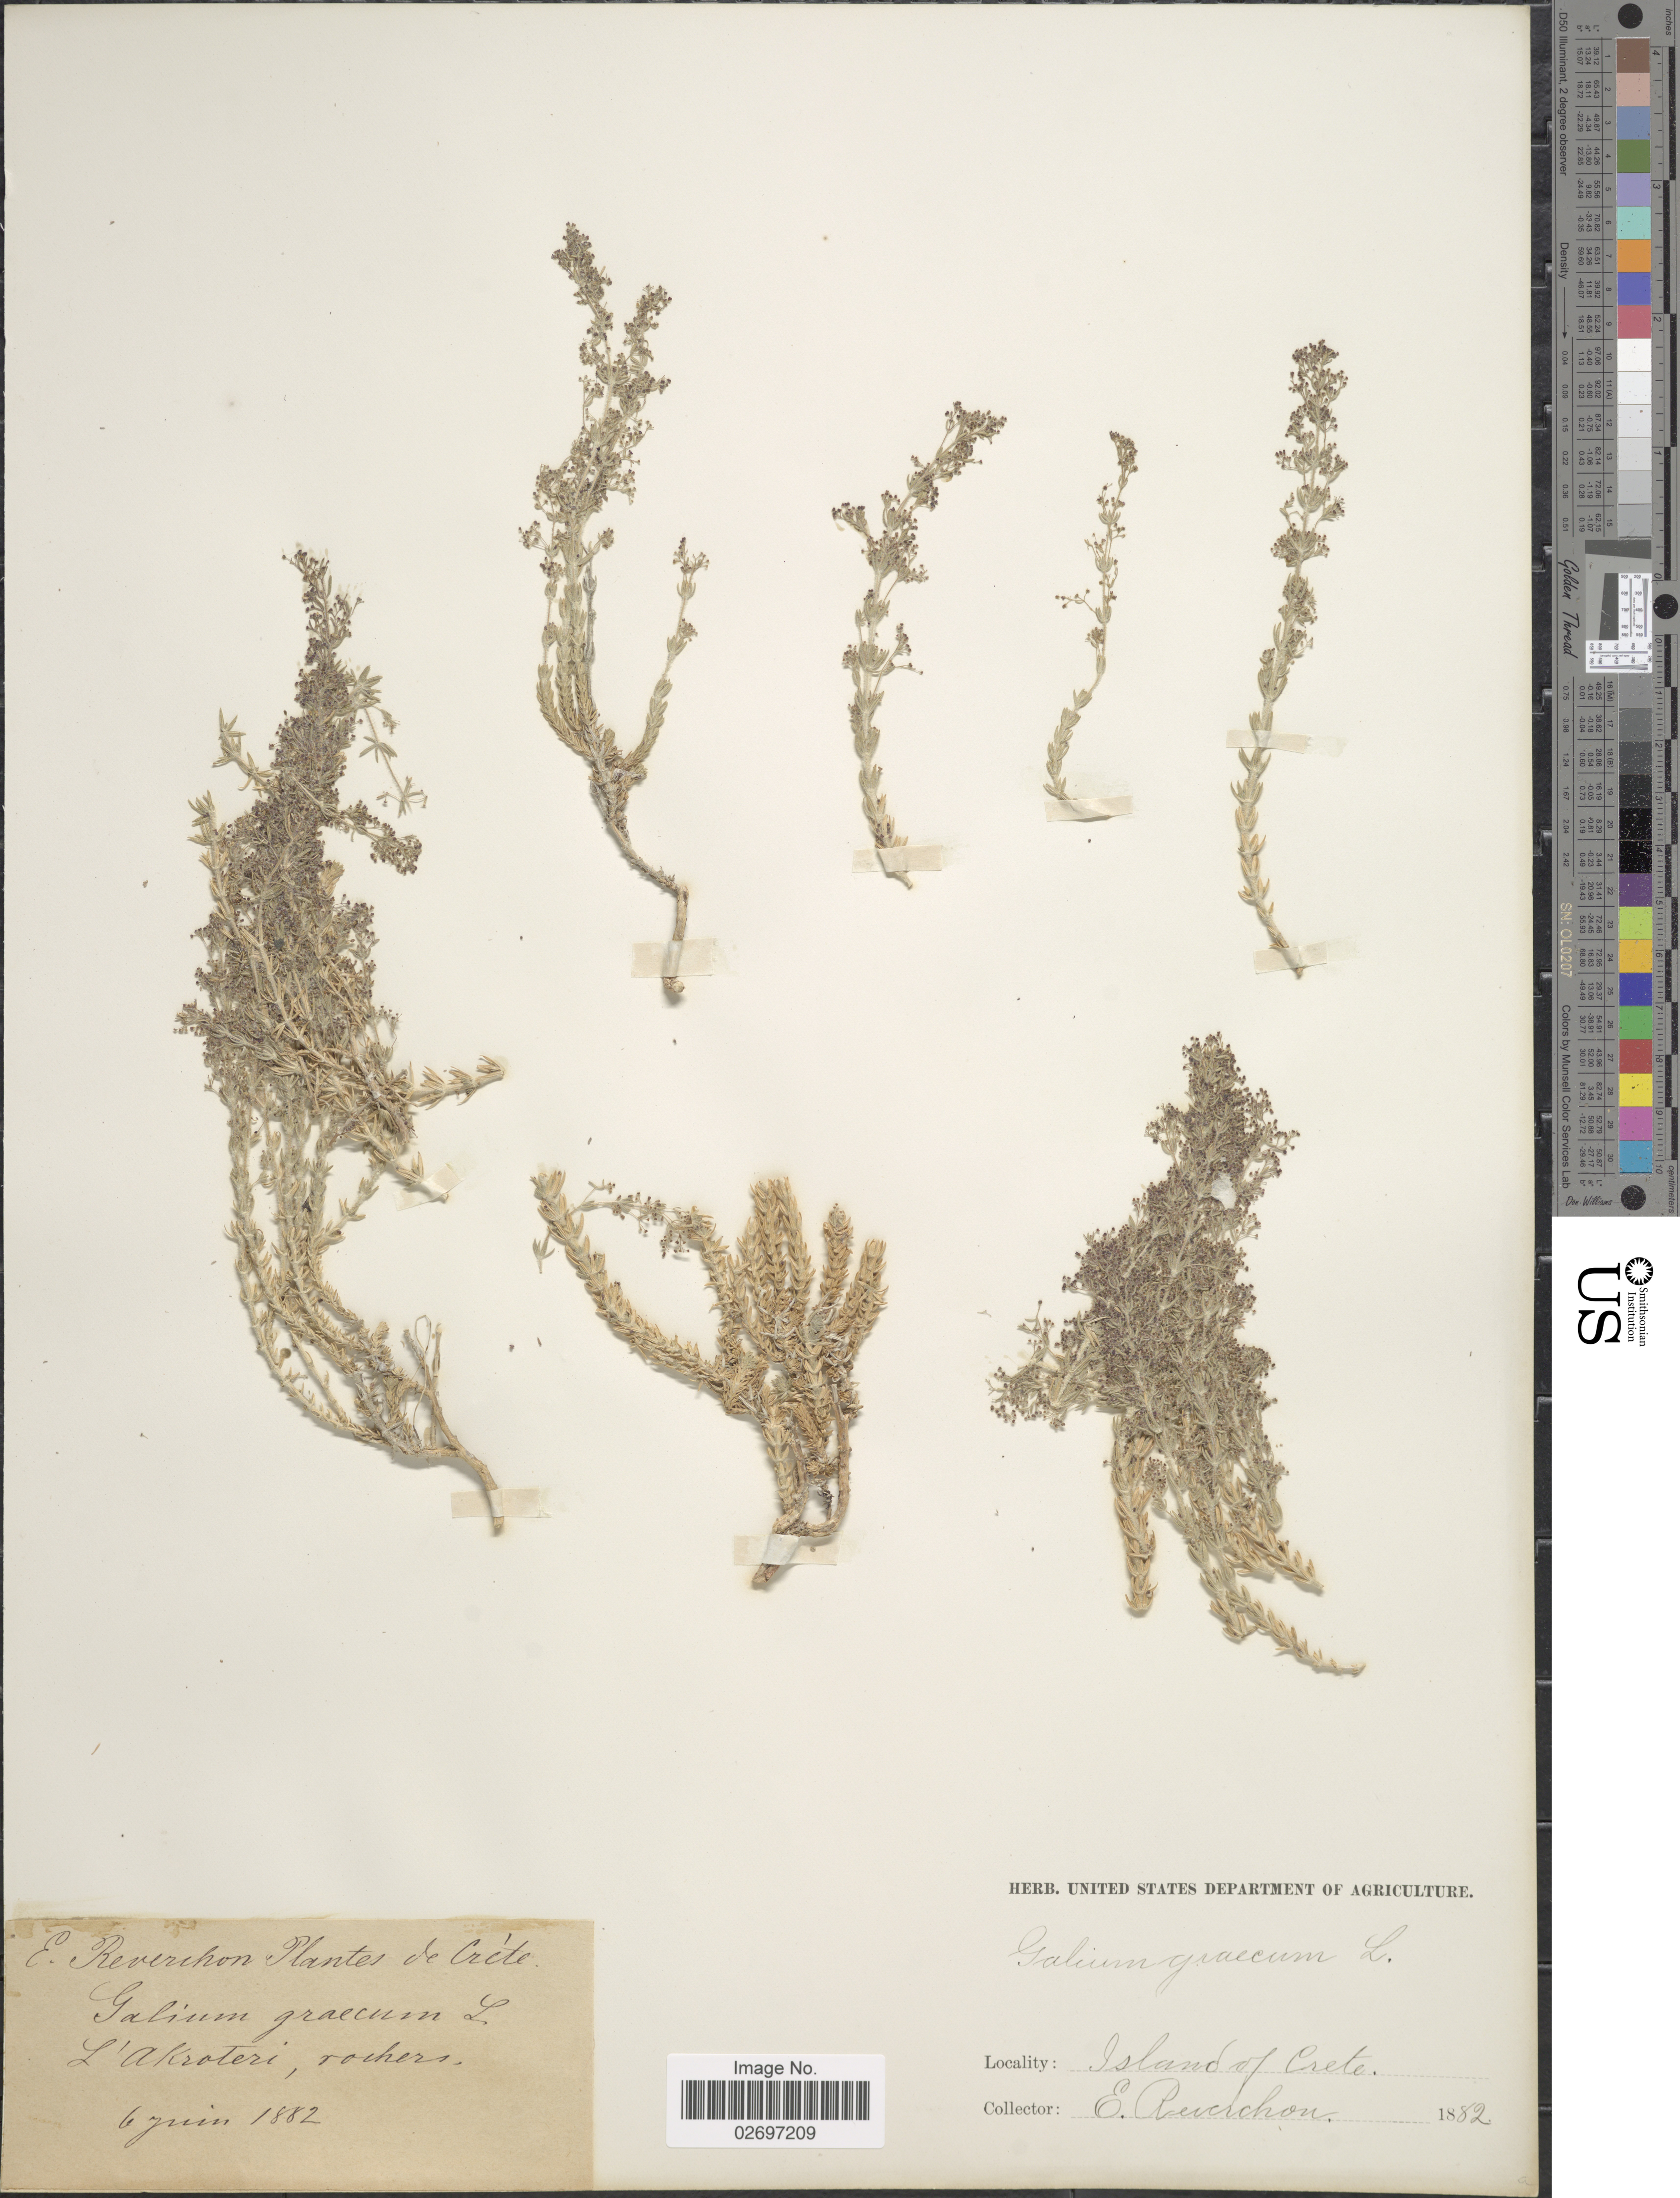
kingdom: Plantae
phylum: Tracheophyta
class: Magnoliopsida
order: Gentianales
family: Rubiaceae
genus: Galium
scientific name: Galium graecum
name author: L.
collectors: E. Reverchon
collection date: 1882-06-06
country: Greece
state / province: Crete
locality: Island of Crete, L'Aksroteri, rochers